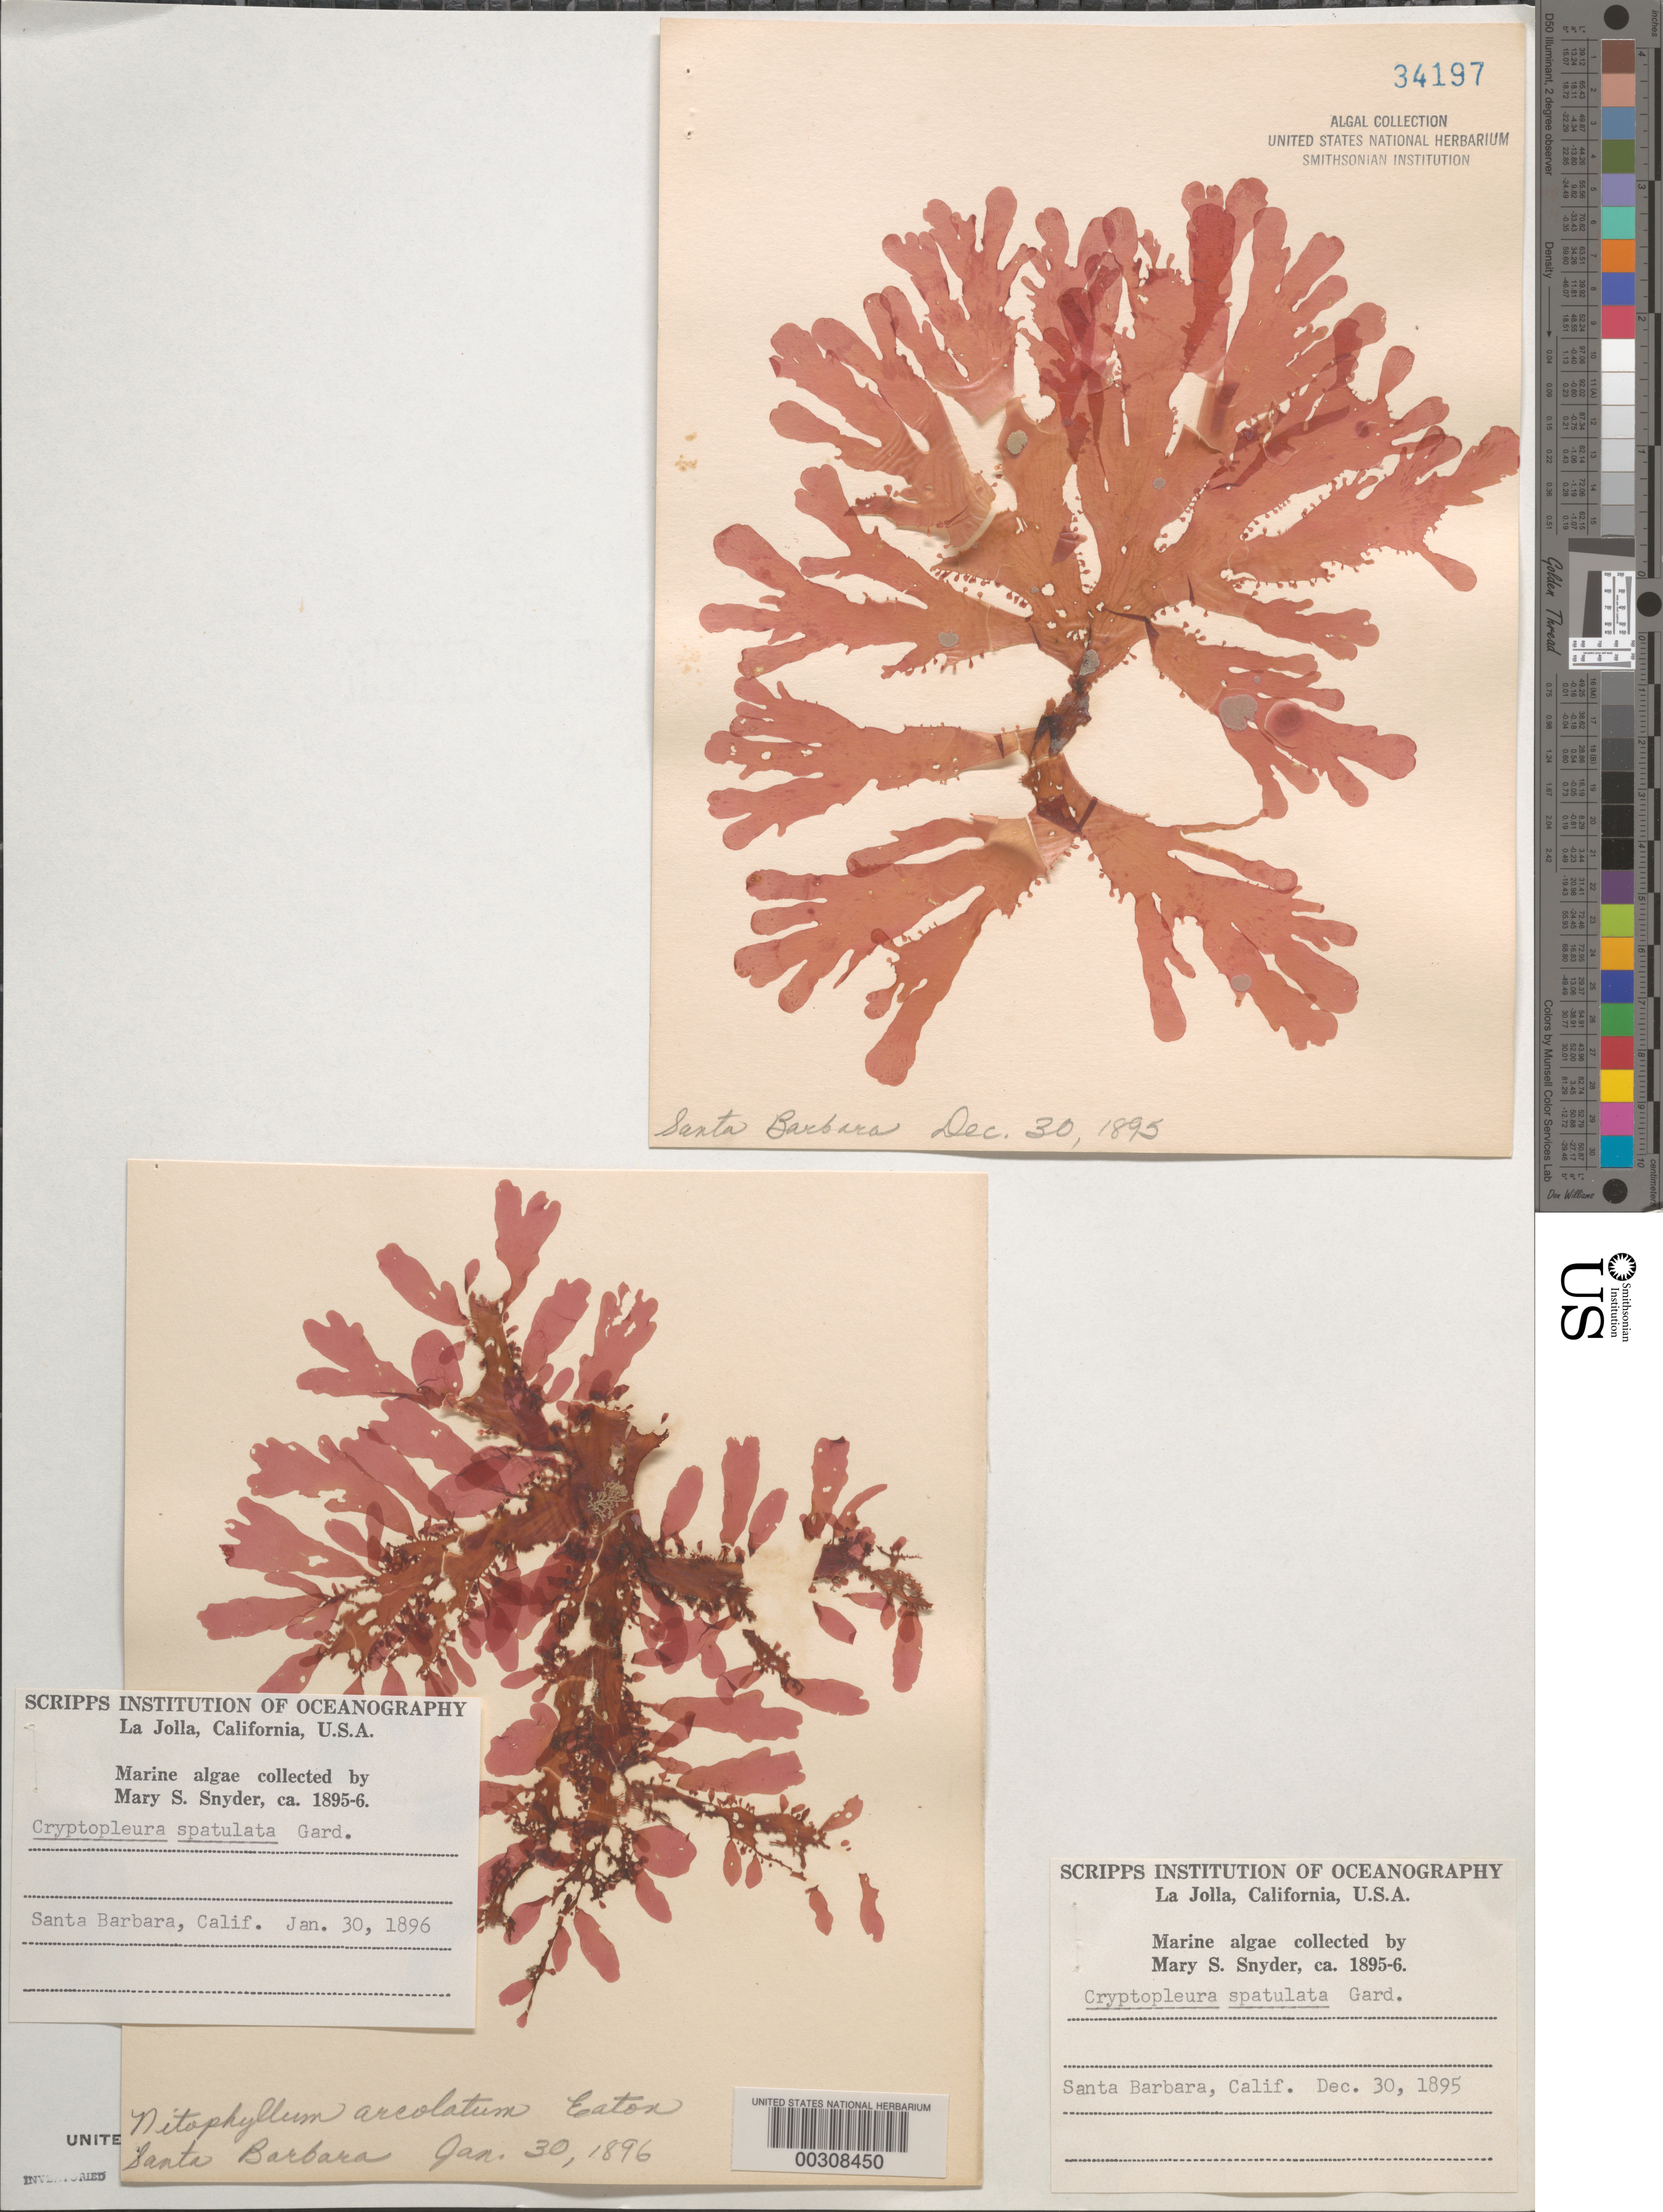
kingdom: Plantae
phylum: Rhodophyta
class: Florideophyceae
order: Ceramiales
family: Delesseriaceae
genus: Cryptopleura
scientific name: Cryptopleura spatulata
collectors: M. Snyder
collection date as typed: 30 Dec 1895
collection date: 1895-12-30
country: United States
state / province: California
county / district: Santa Barbara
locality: Santa Barbara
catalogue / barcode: US 34197